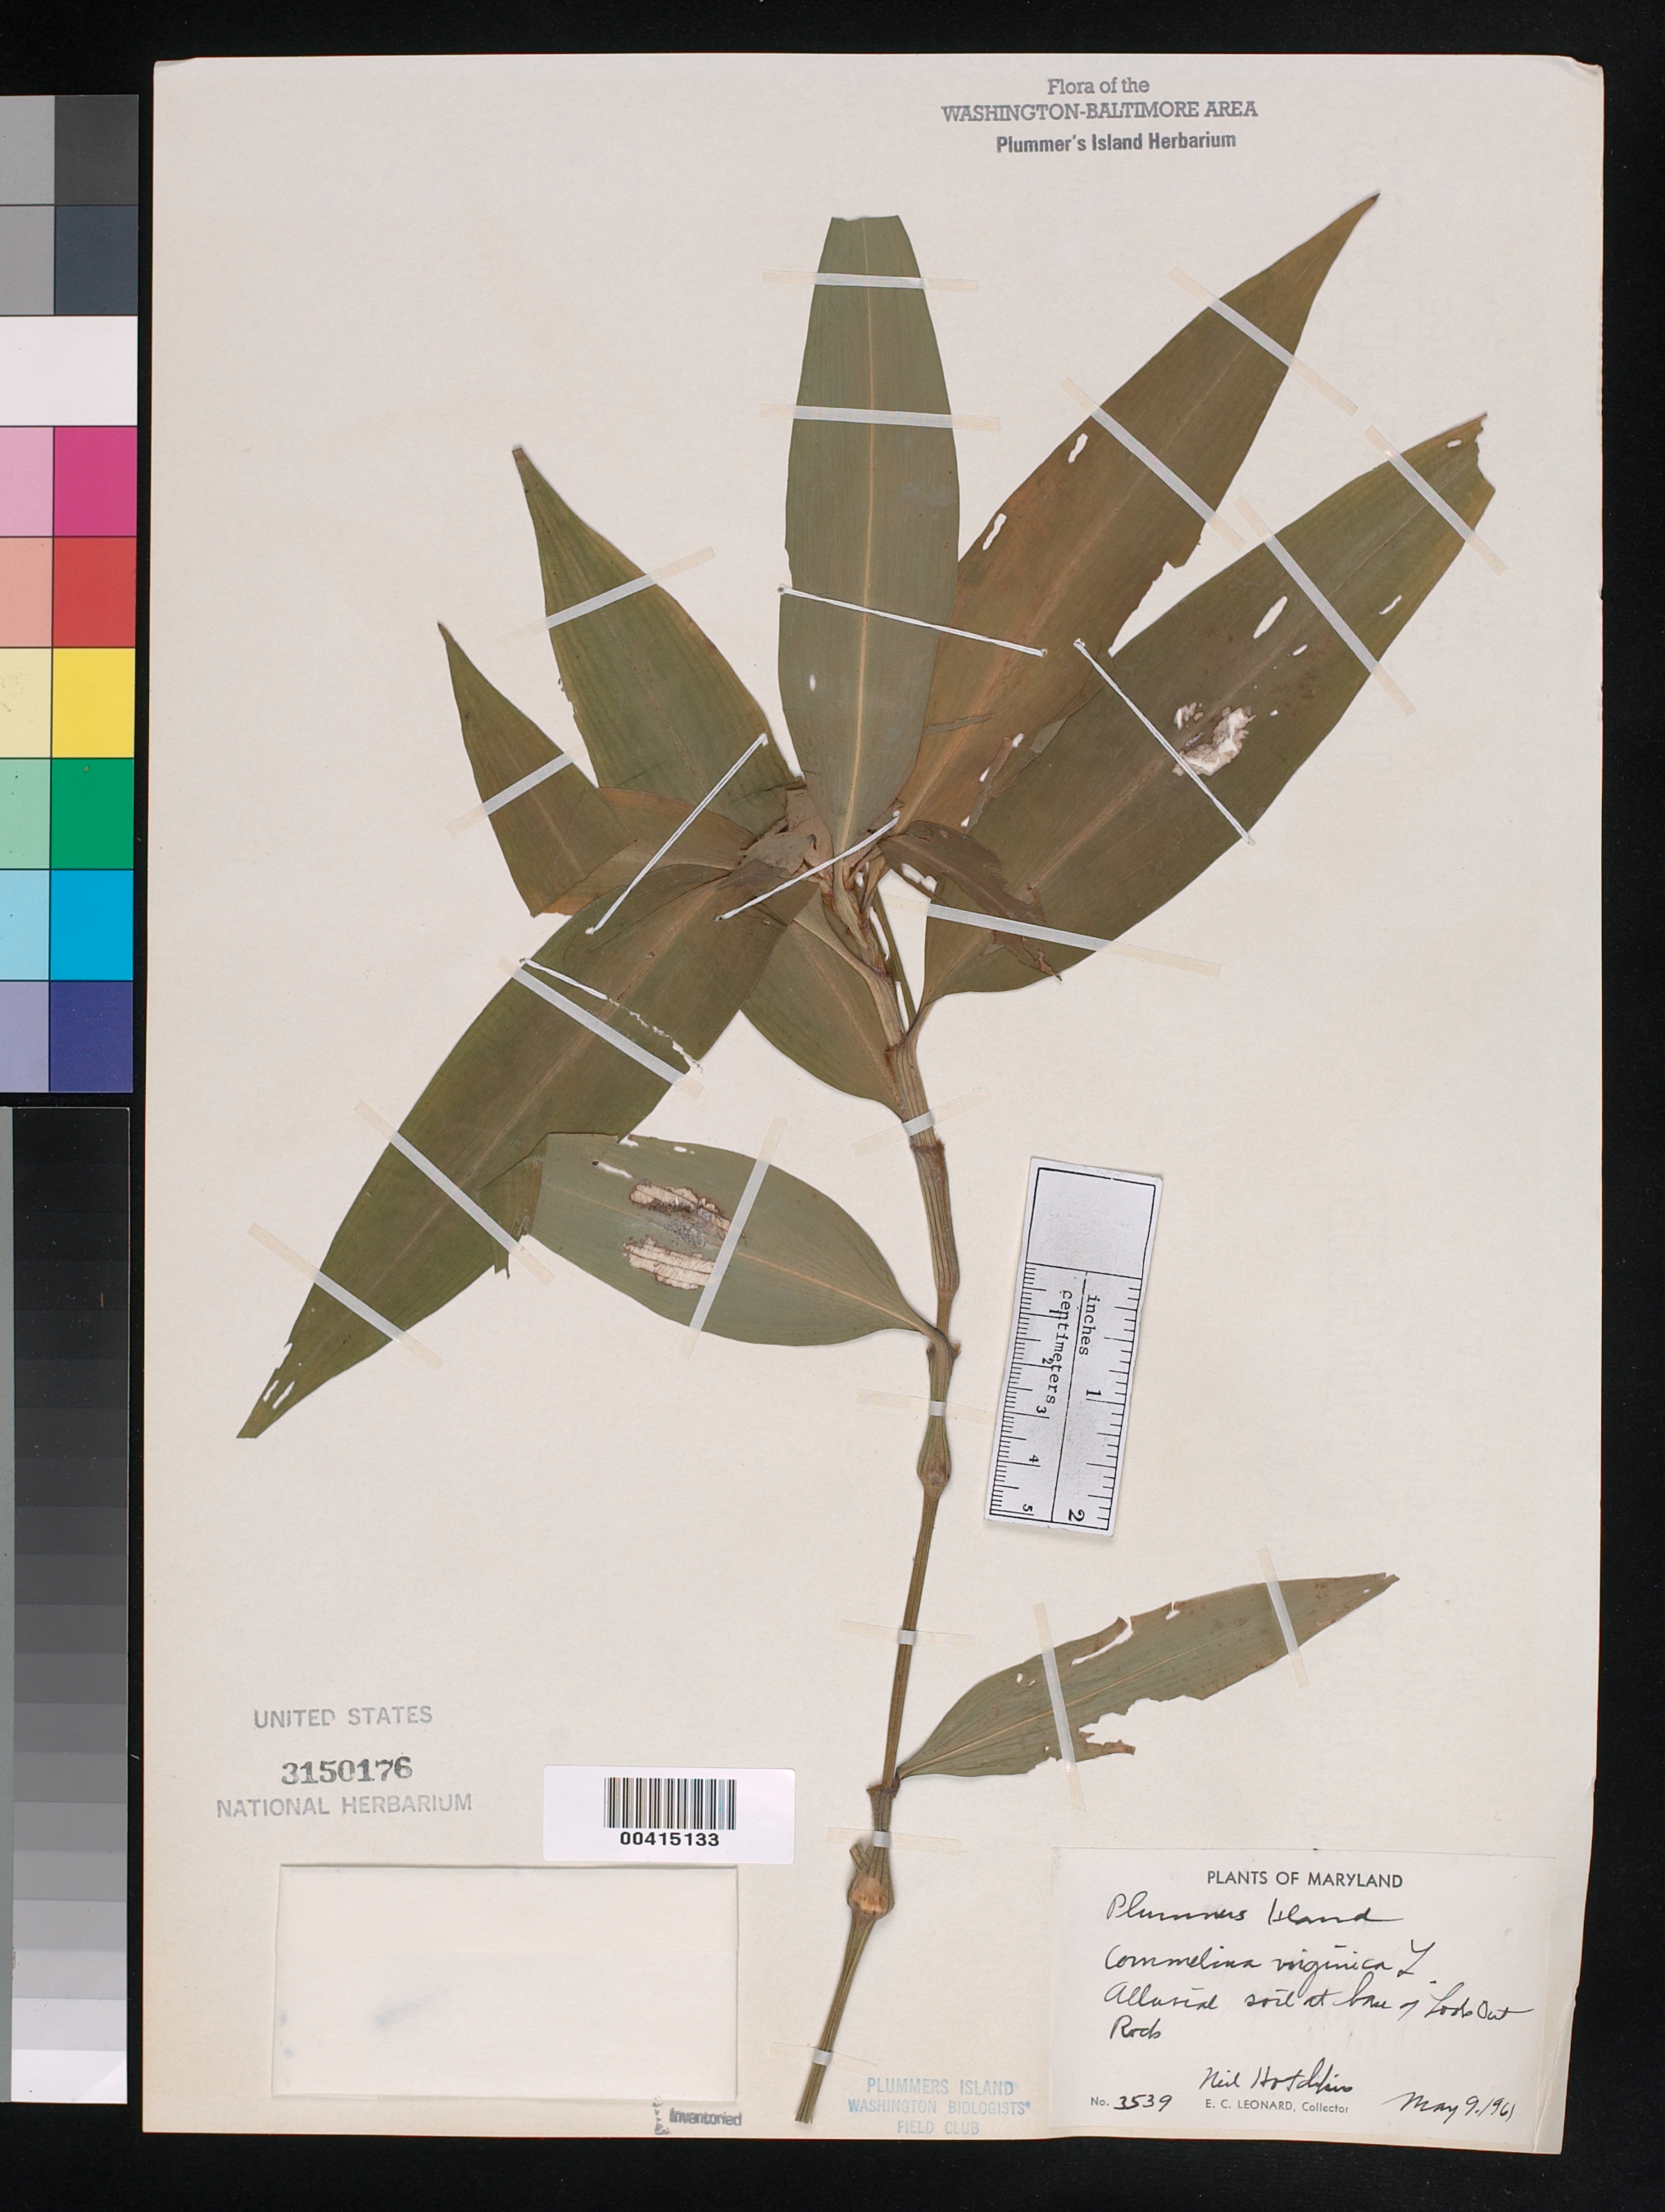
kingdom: Plantae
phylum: Tracheophyta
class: Liliopsida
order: Commelinales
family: Commelinaceae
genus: Commelina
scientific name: Commelina virginica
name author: L.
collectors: E. C. Leonard & N. Hotchkiss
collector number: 3539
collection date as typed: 09 May 1961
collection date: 1961-05-09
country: United States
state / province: Maryland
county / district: Montgomery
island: Plummers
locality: Plummer's Island; base of Lookout Rock C. & O. Canal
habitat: Alluvial soil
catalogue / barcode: US 3150176